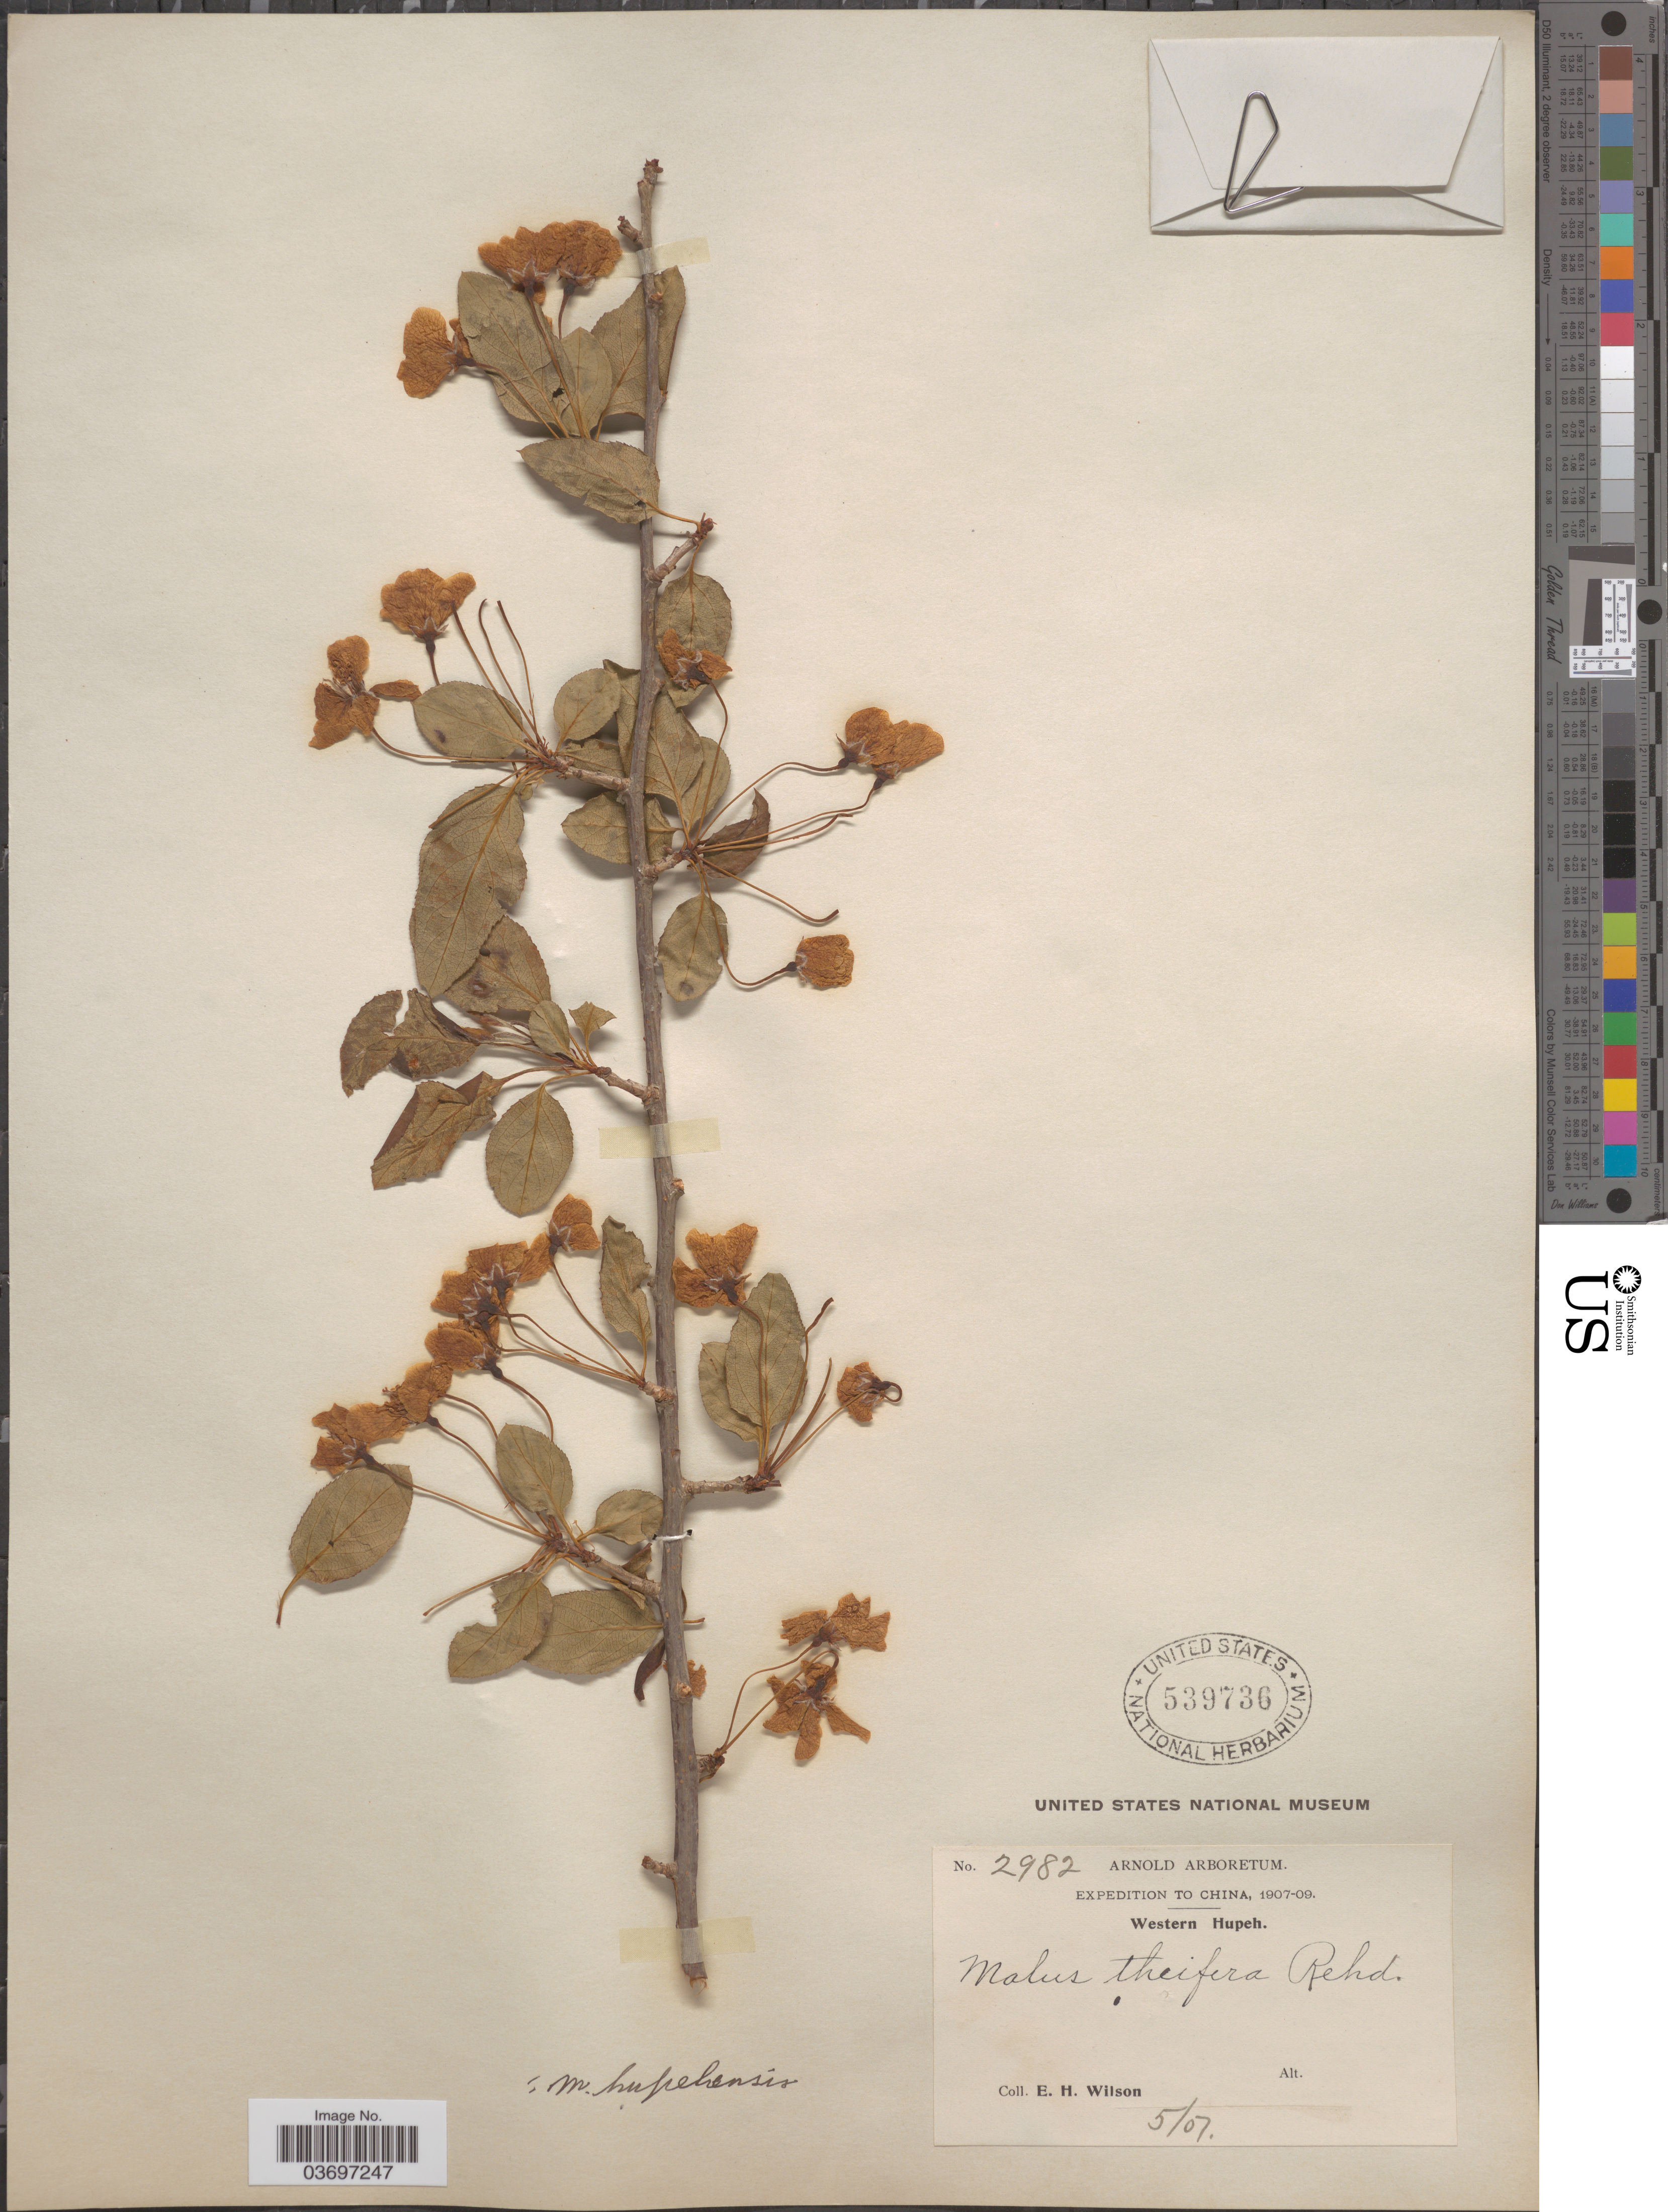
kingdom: Plantae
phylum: Tracheophyta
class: Magnoliopsida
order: Rosales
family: Rosaceae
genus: Malus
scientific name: Malus hupehensis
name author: (Pamp.) Rehder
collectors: E. Wilson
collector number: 2982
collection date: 1907-05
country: China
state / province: Hubei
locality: Western Hupeh.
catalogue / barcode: US 539736